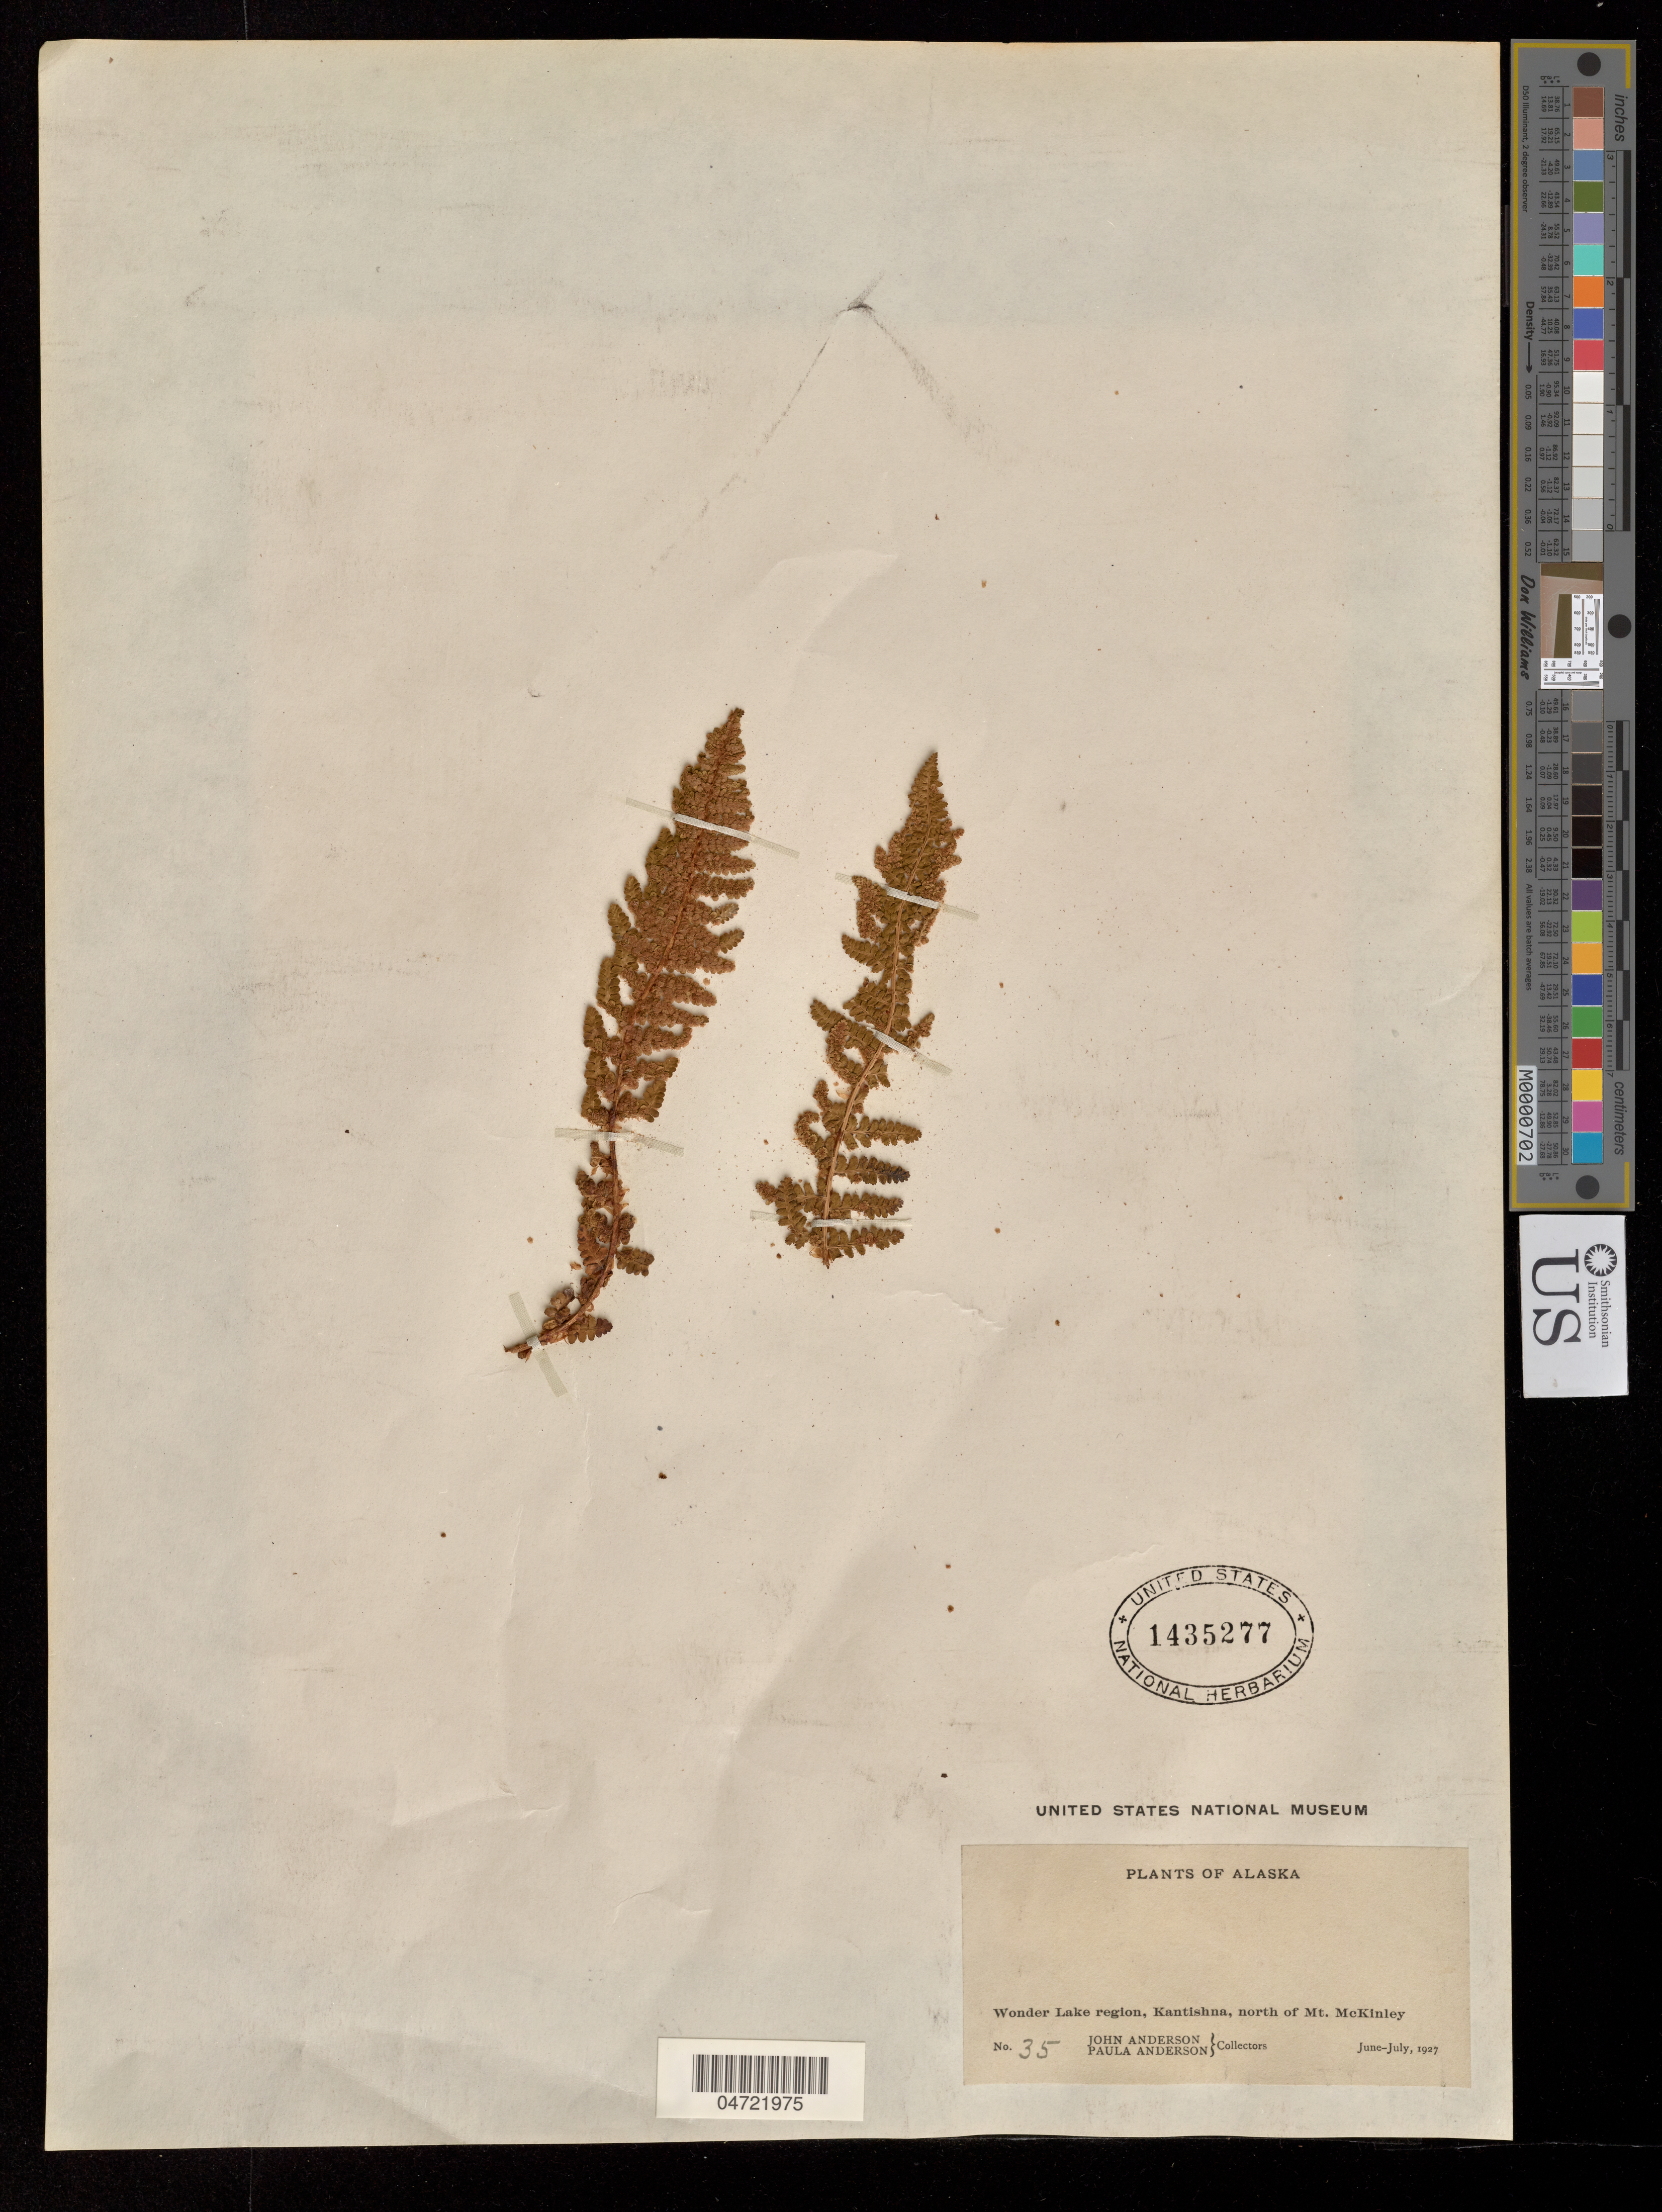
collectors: J. Anderson & P. Anderson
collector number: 35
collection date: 1927-06/1927-07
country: United States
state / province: Alaska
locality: Wonder Lake region, Kantishna, N of Mt McKinley.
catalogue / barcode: US 1435277